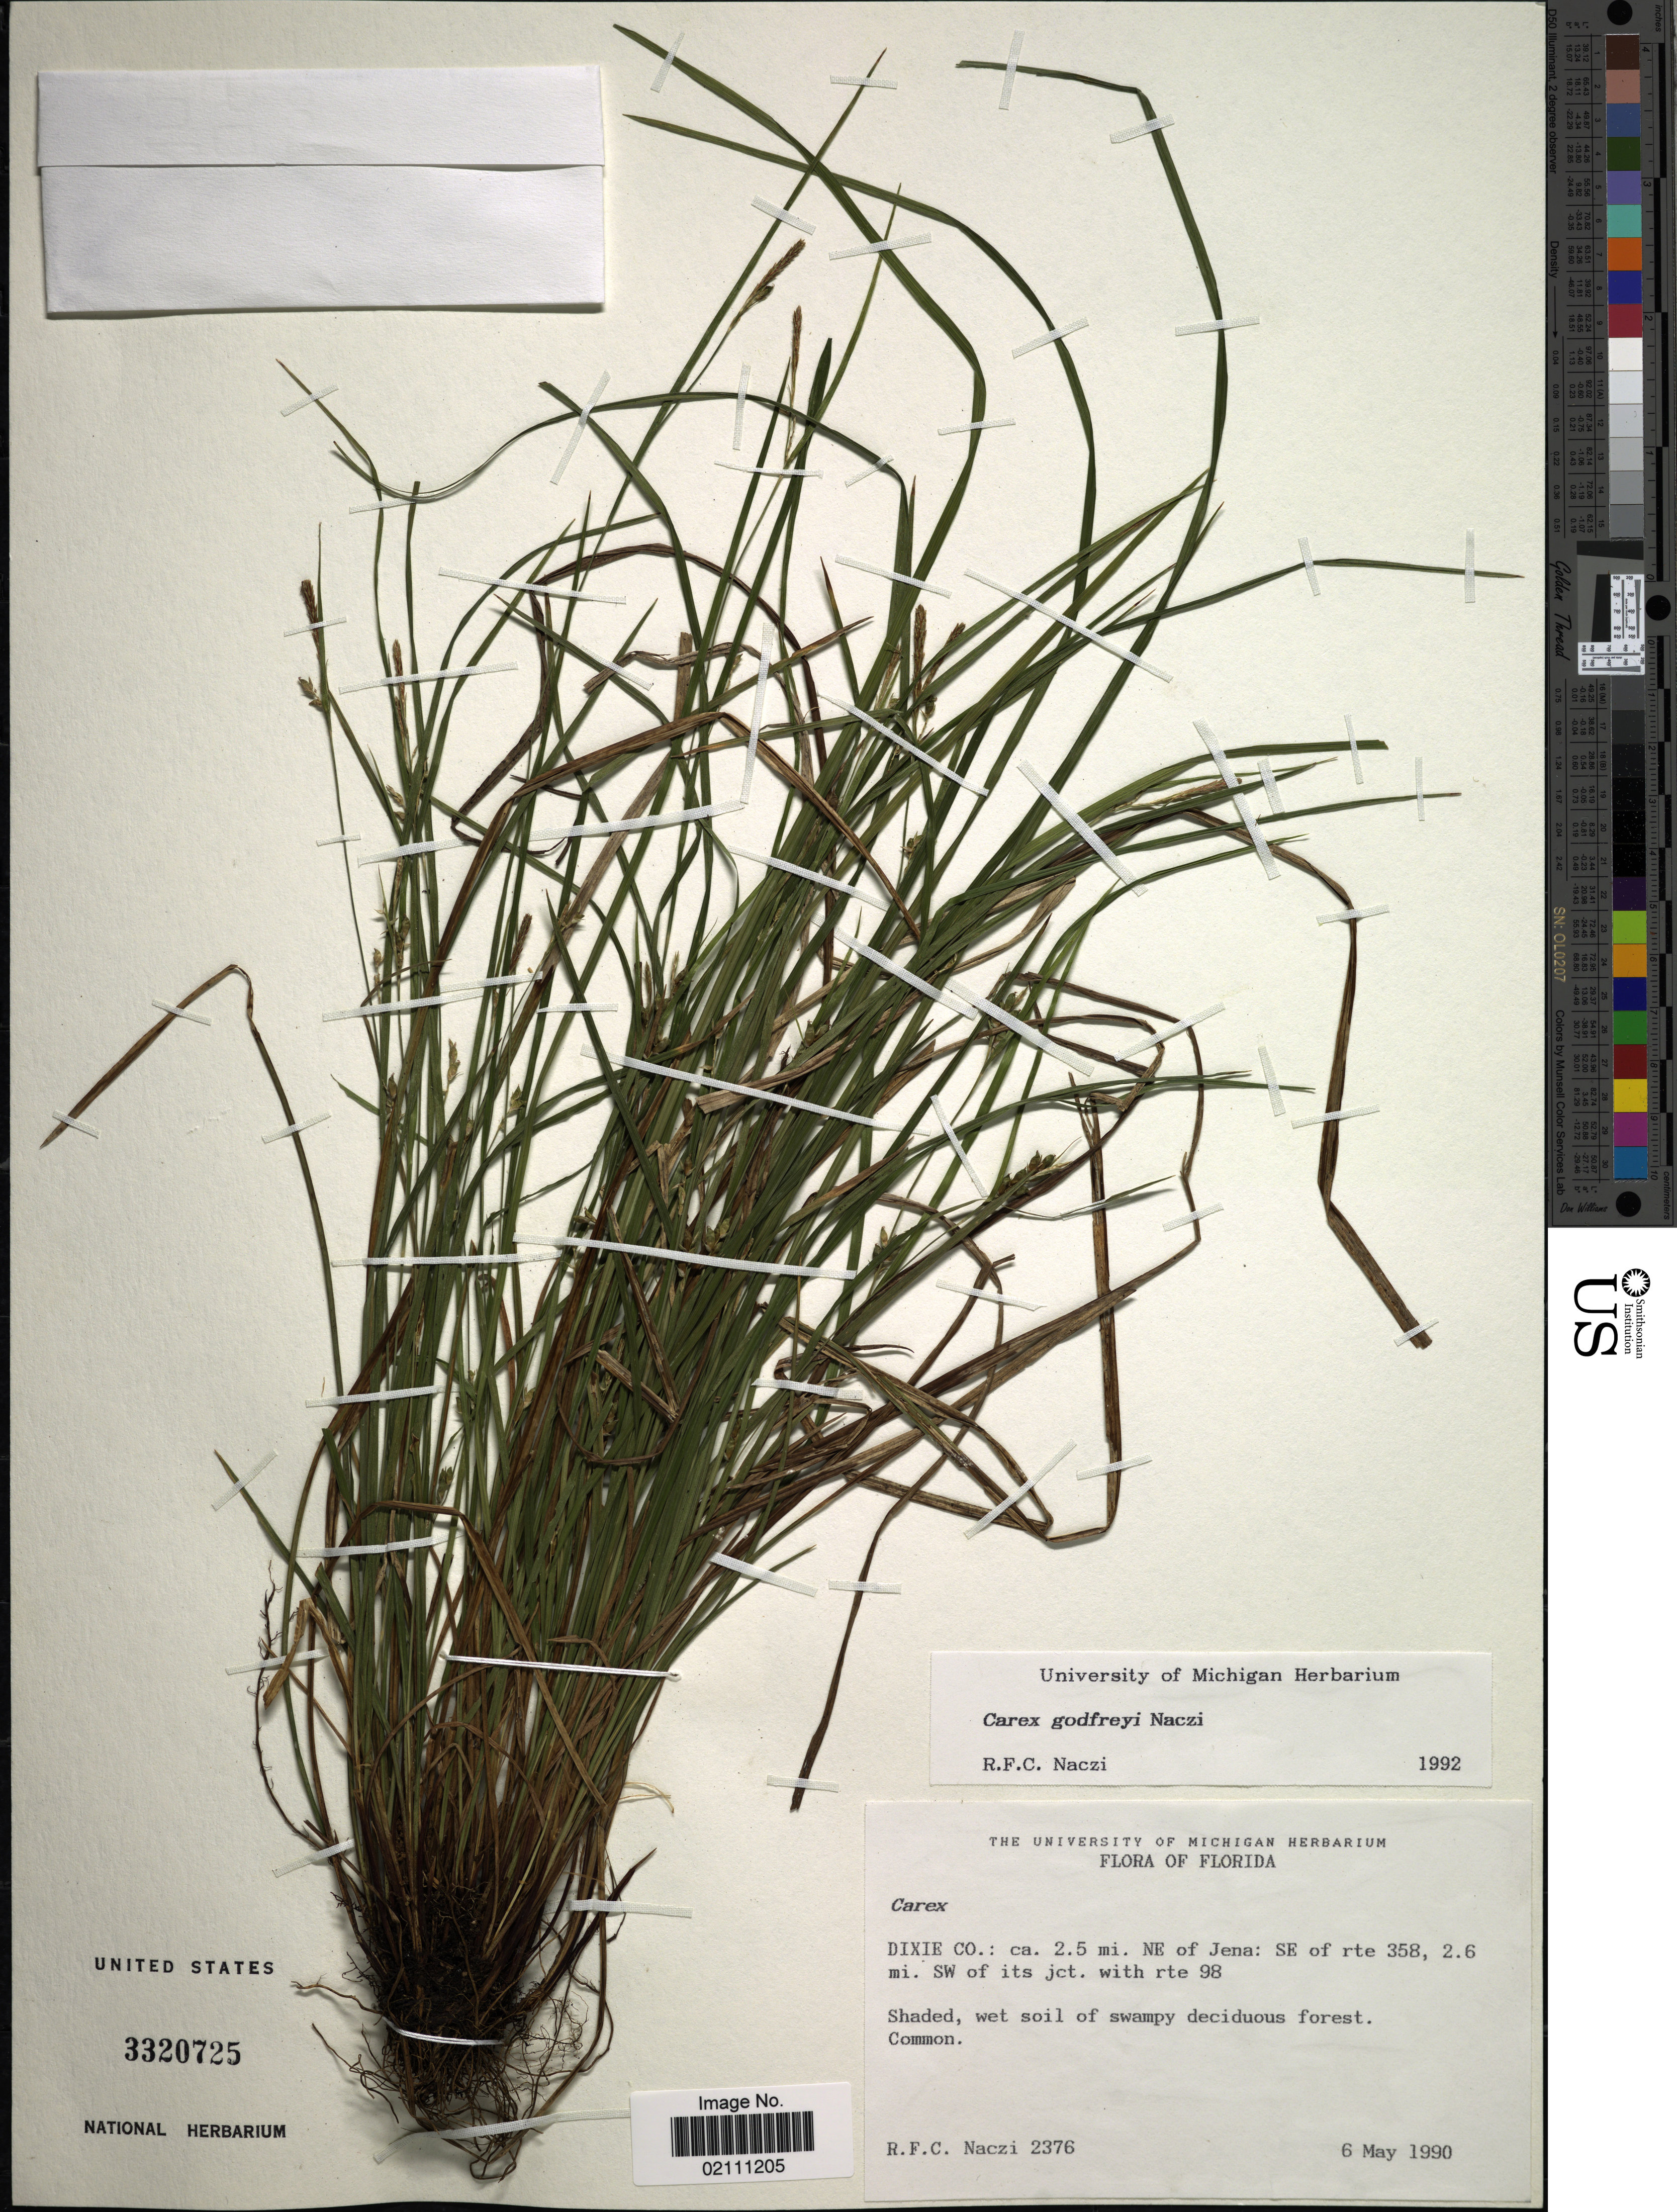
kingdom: Plantae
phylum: Tracheophyta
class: Liliopsida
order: Poales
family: Cyperaceae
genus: Carex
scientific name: Carex godfreyi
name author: Naczi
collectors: R. F. C. Naczi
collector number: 2376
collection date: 1990-05-06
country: United States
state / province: Florida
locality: Dixie Co.: 2.5 mi. NE of Jena: SE of rte 358, 2.6 mi of its jct, with rte 98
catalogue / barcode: US 3320725